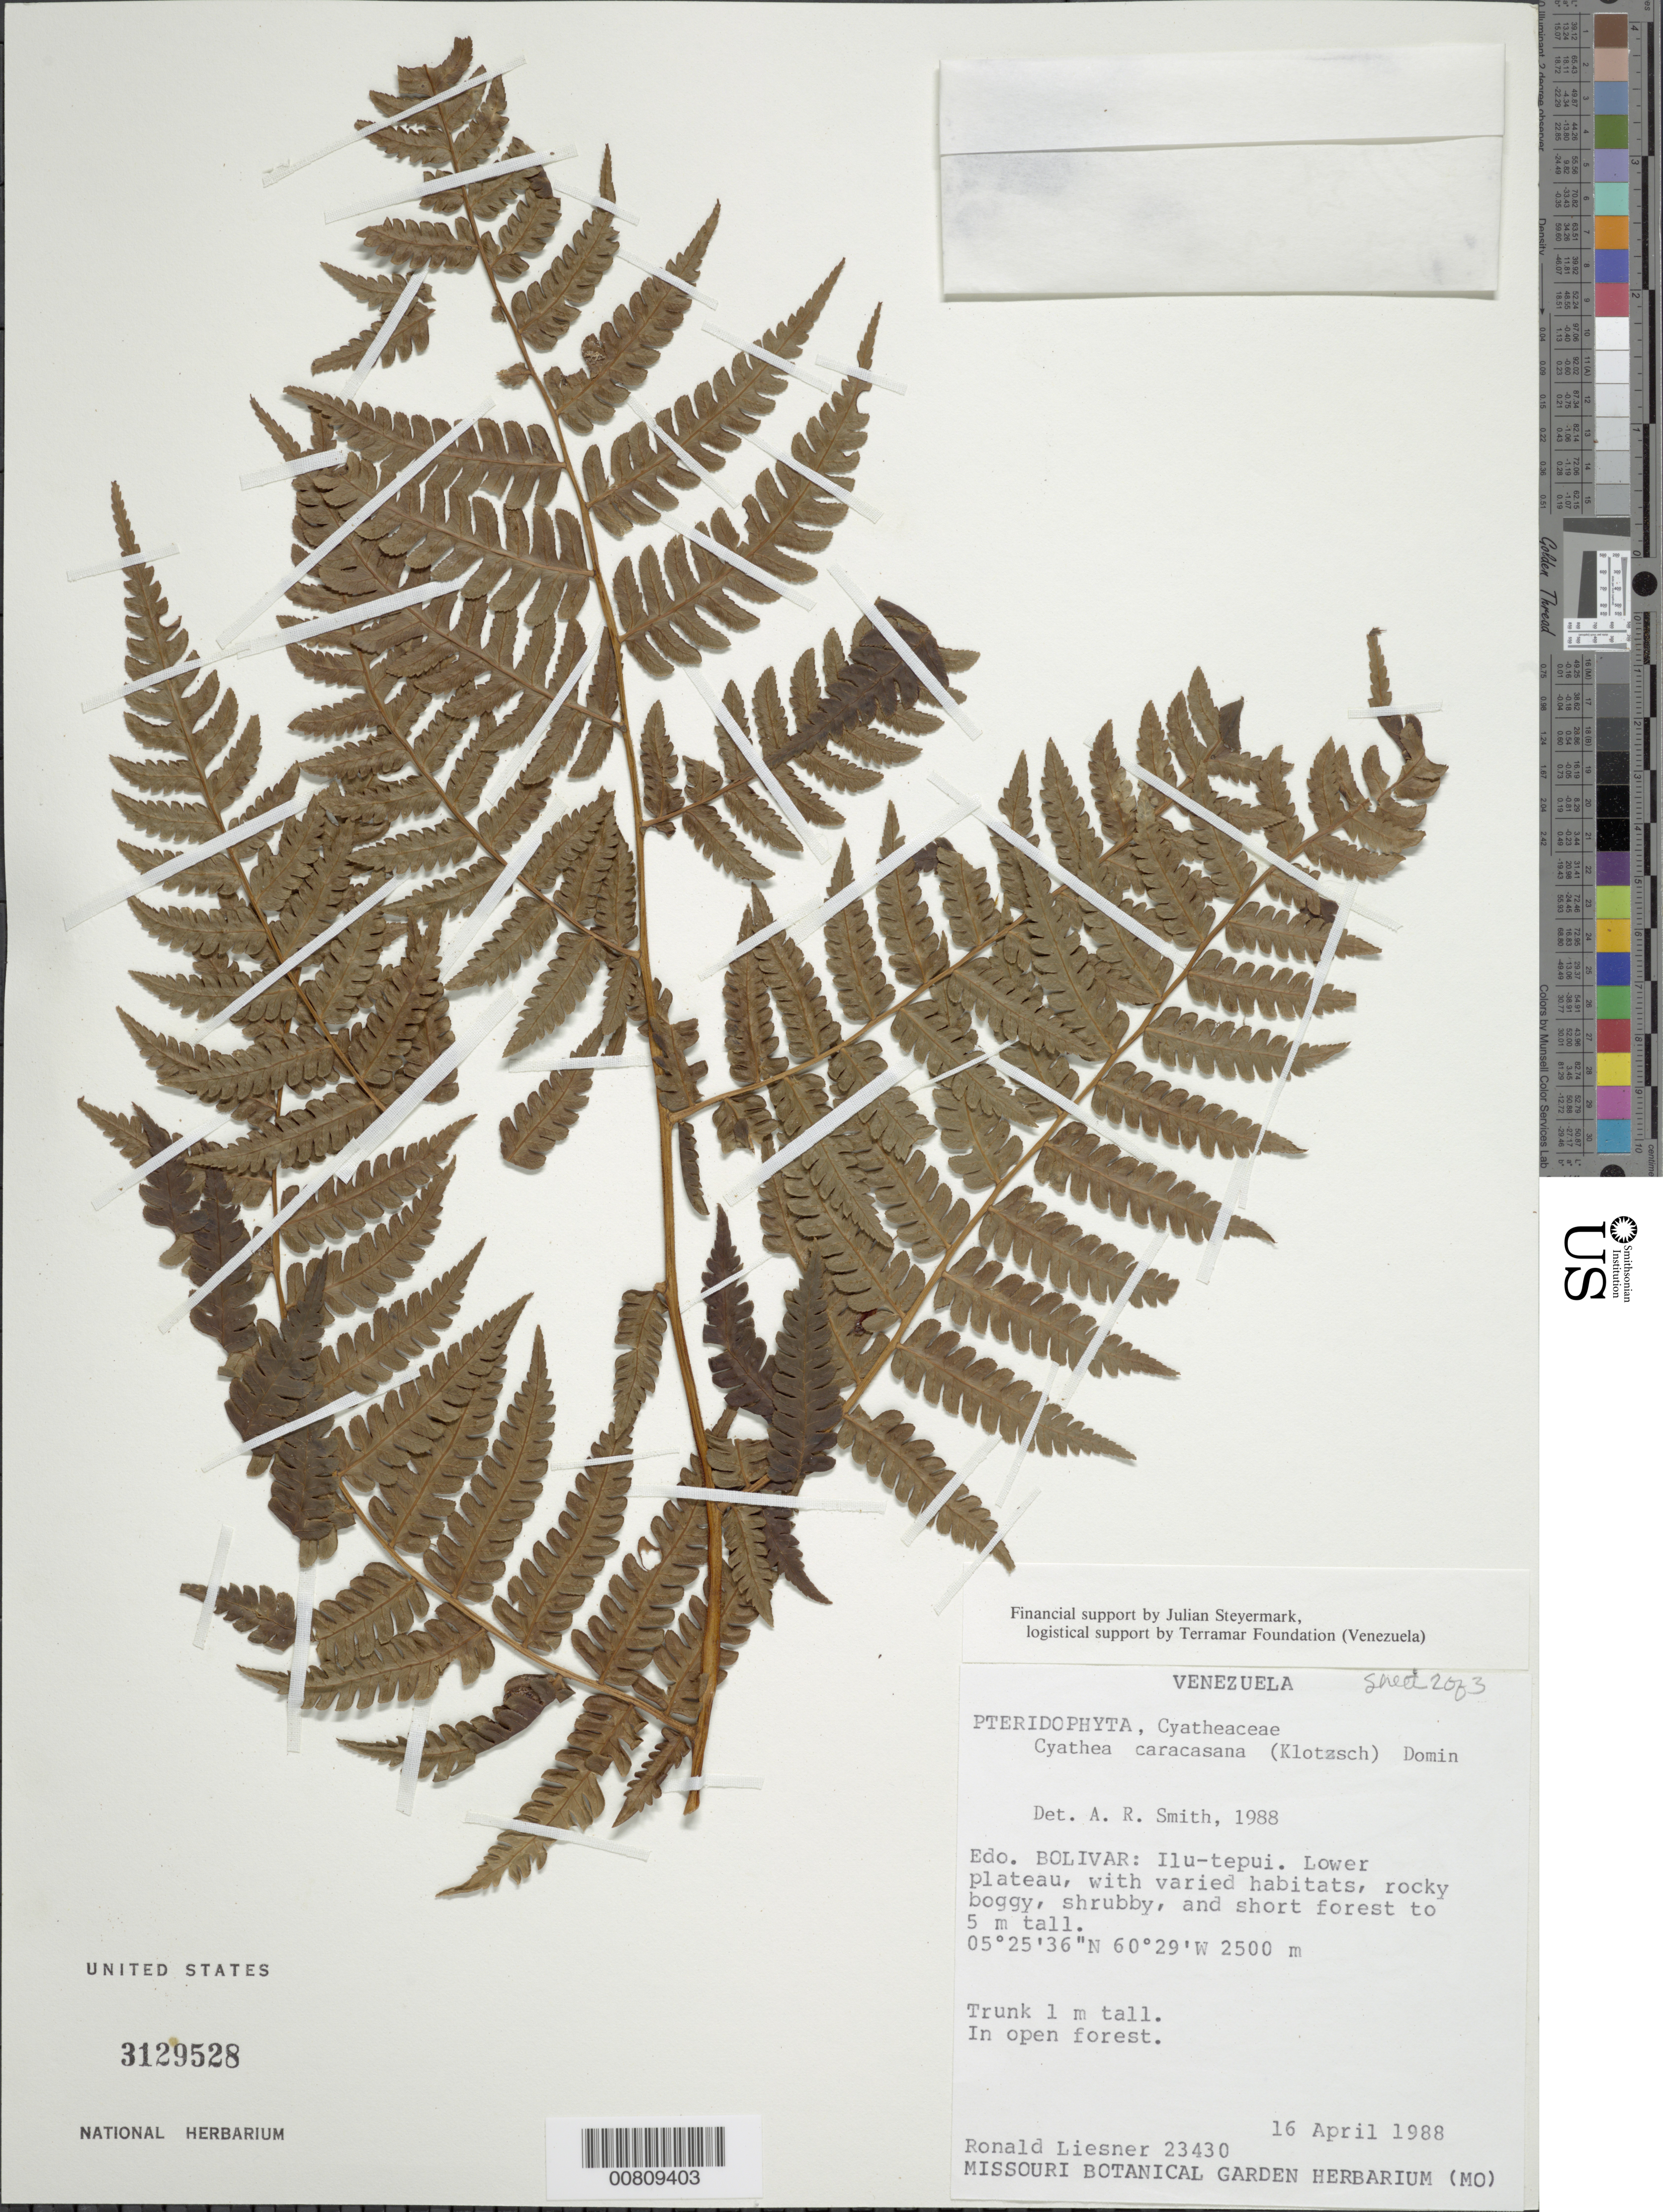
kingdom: Plantae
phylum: Tracheophyta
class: Polypodiopsida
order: Cyatheales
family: Cyatheaceae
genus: Cyathea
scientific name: Cyathea caracasana var. caracasana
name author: (Klotzsch) Domin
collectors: R. L. Liesner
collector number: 23430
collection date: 1988-04-16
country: Venezuela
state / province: Bolivar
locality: Edo. Bolivar: Ilu-tepui. Lower plateau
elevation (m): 2500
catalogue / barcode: US 3129528